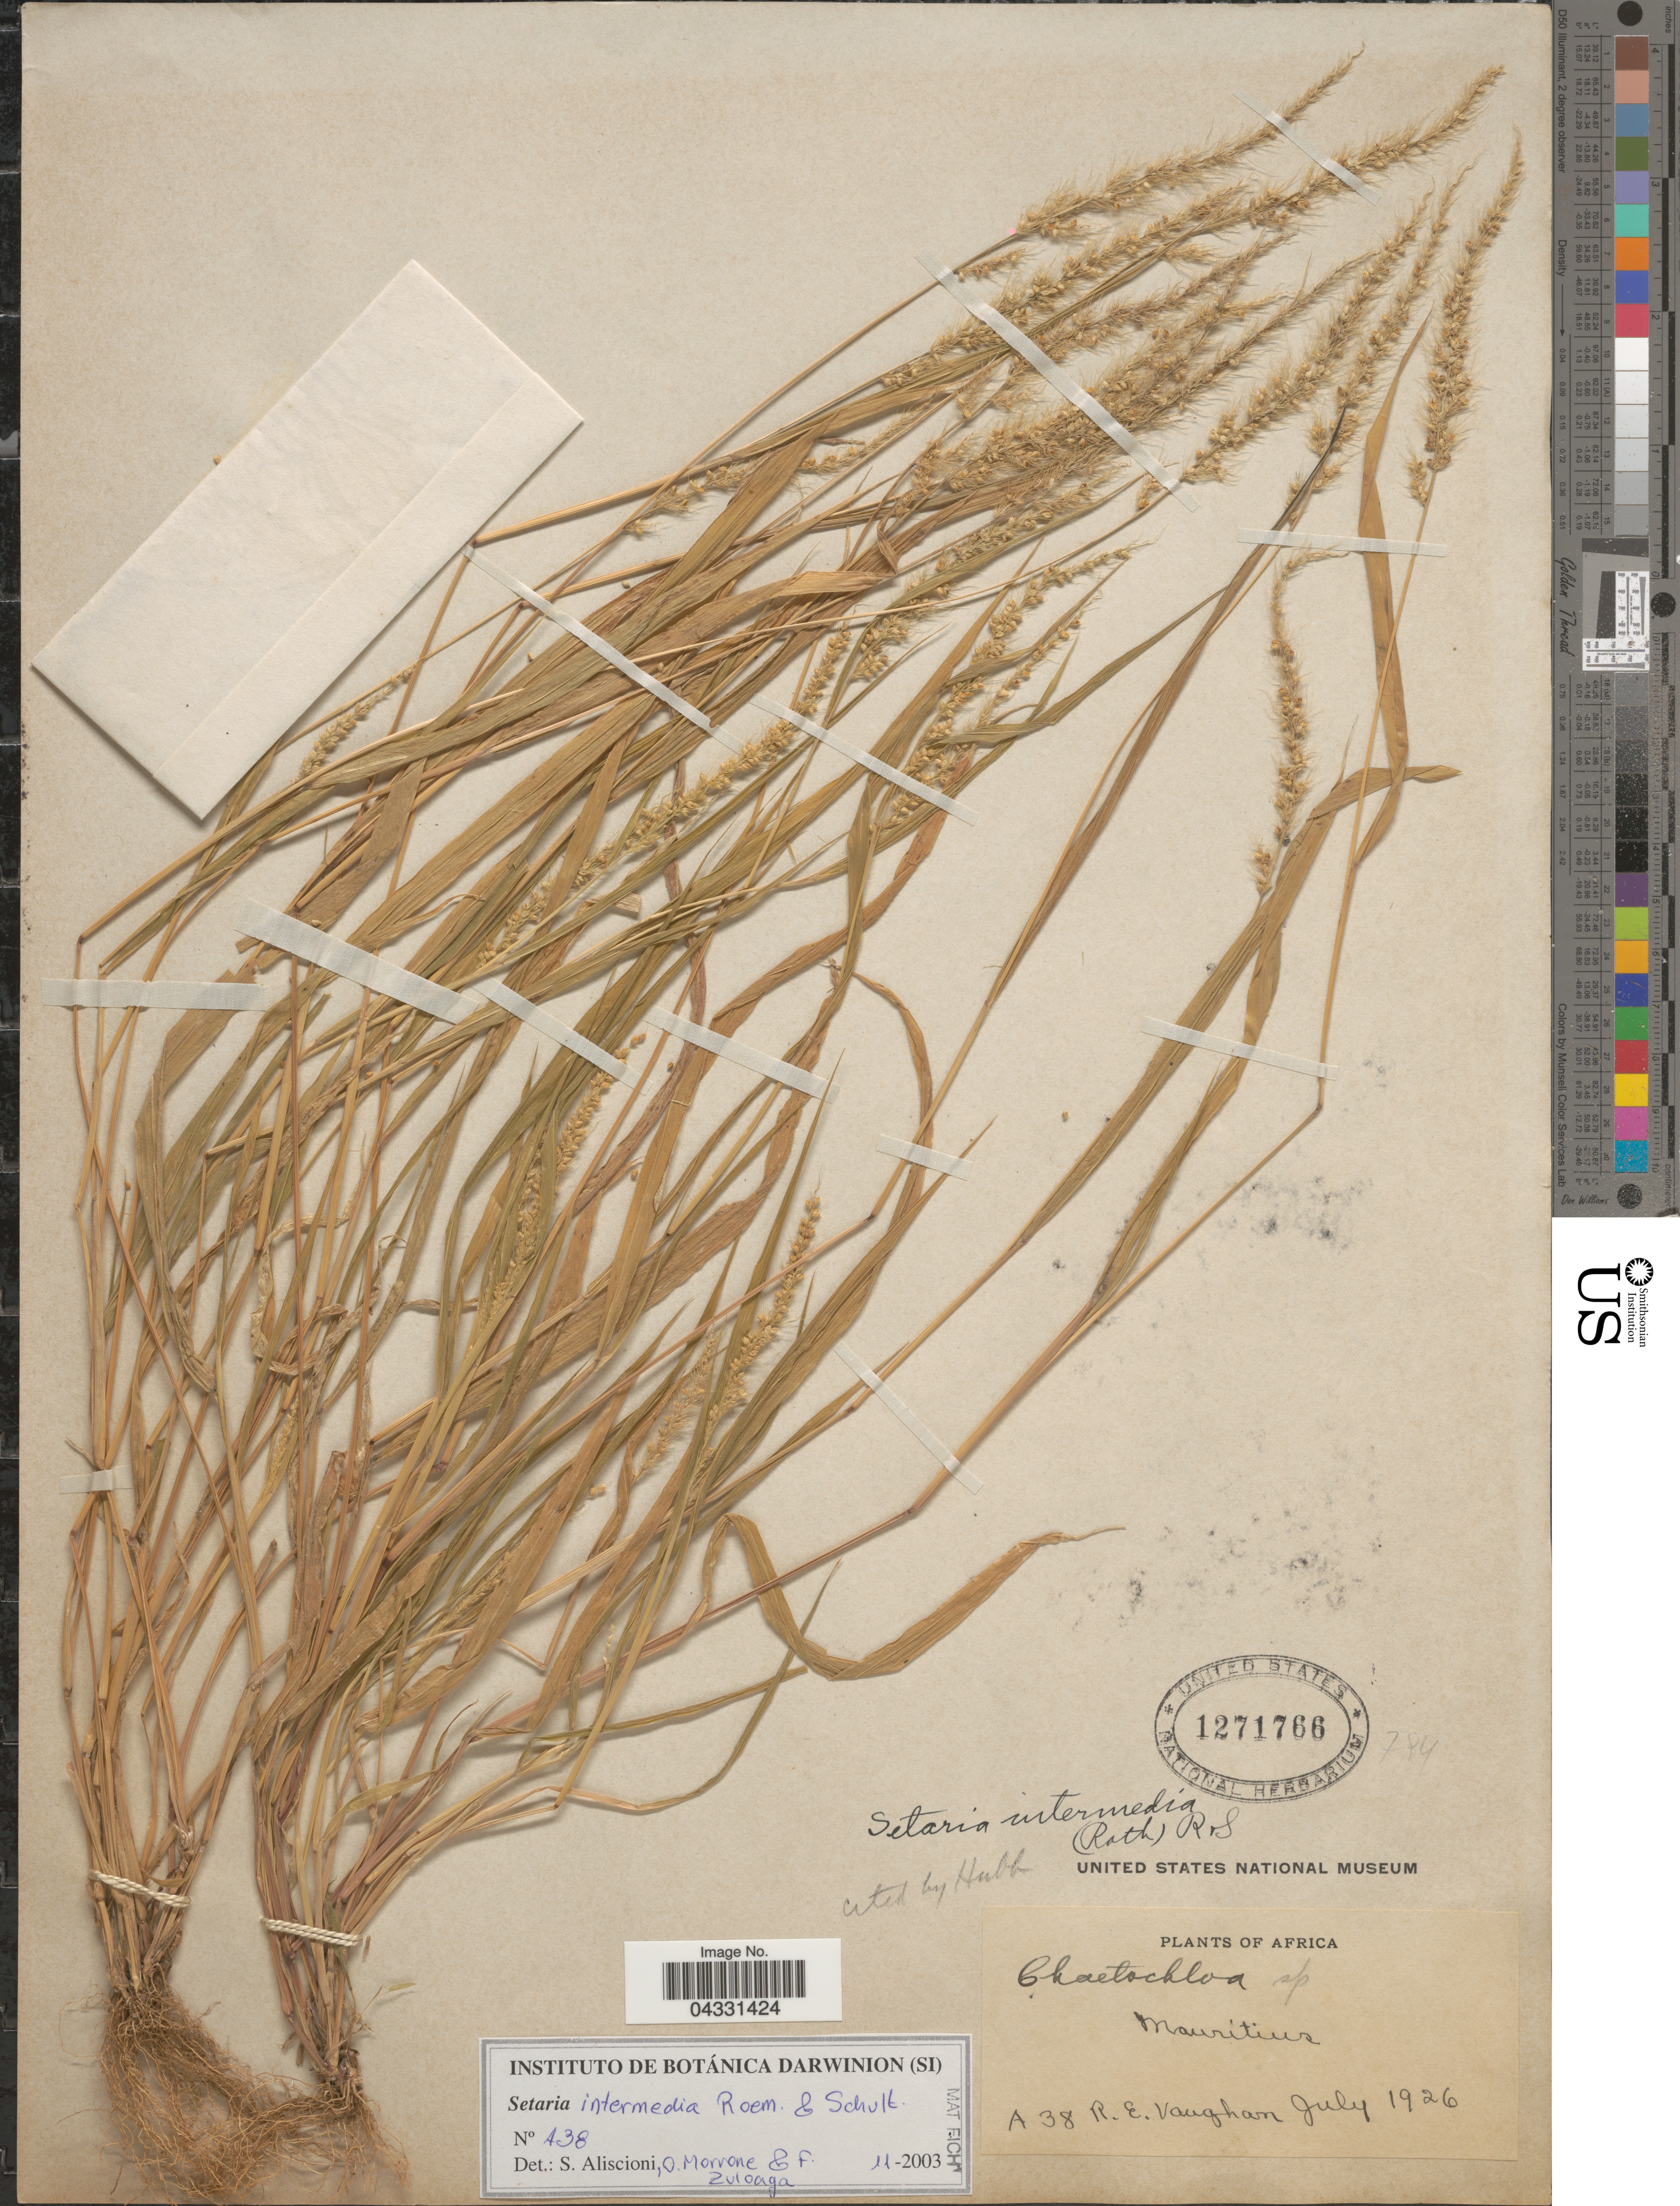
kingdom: Plantae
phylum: Tracheophyta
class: Liliopsida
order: Poales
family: Poaceae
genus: Setaria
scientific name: Setaria intermedia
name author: Roem. & Schult.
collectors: R. Vaughan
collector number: A 38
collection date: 1926-07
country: Mauritius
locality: Africa.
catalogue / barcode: US 1271766